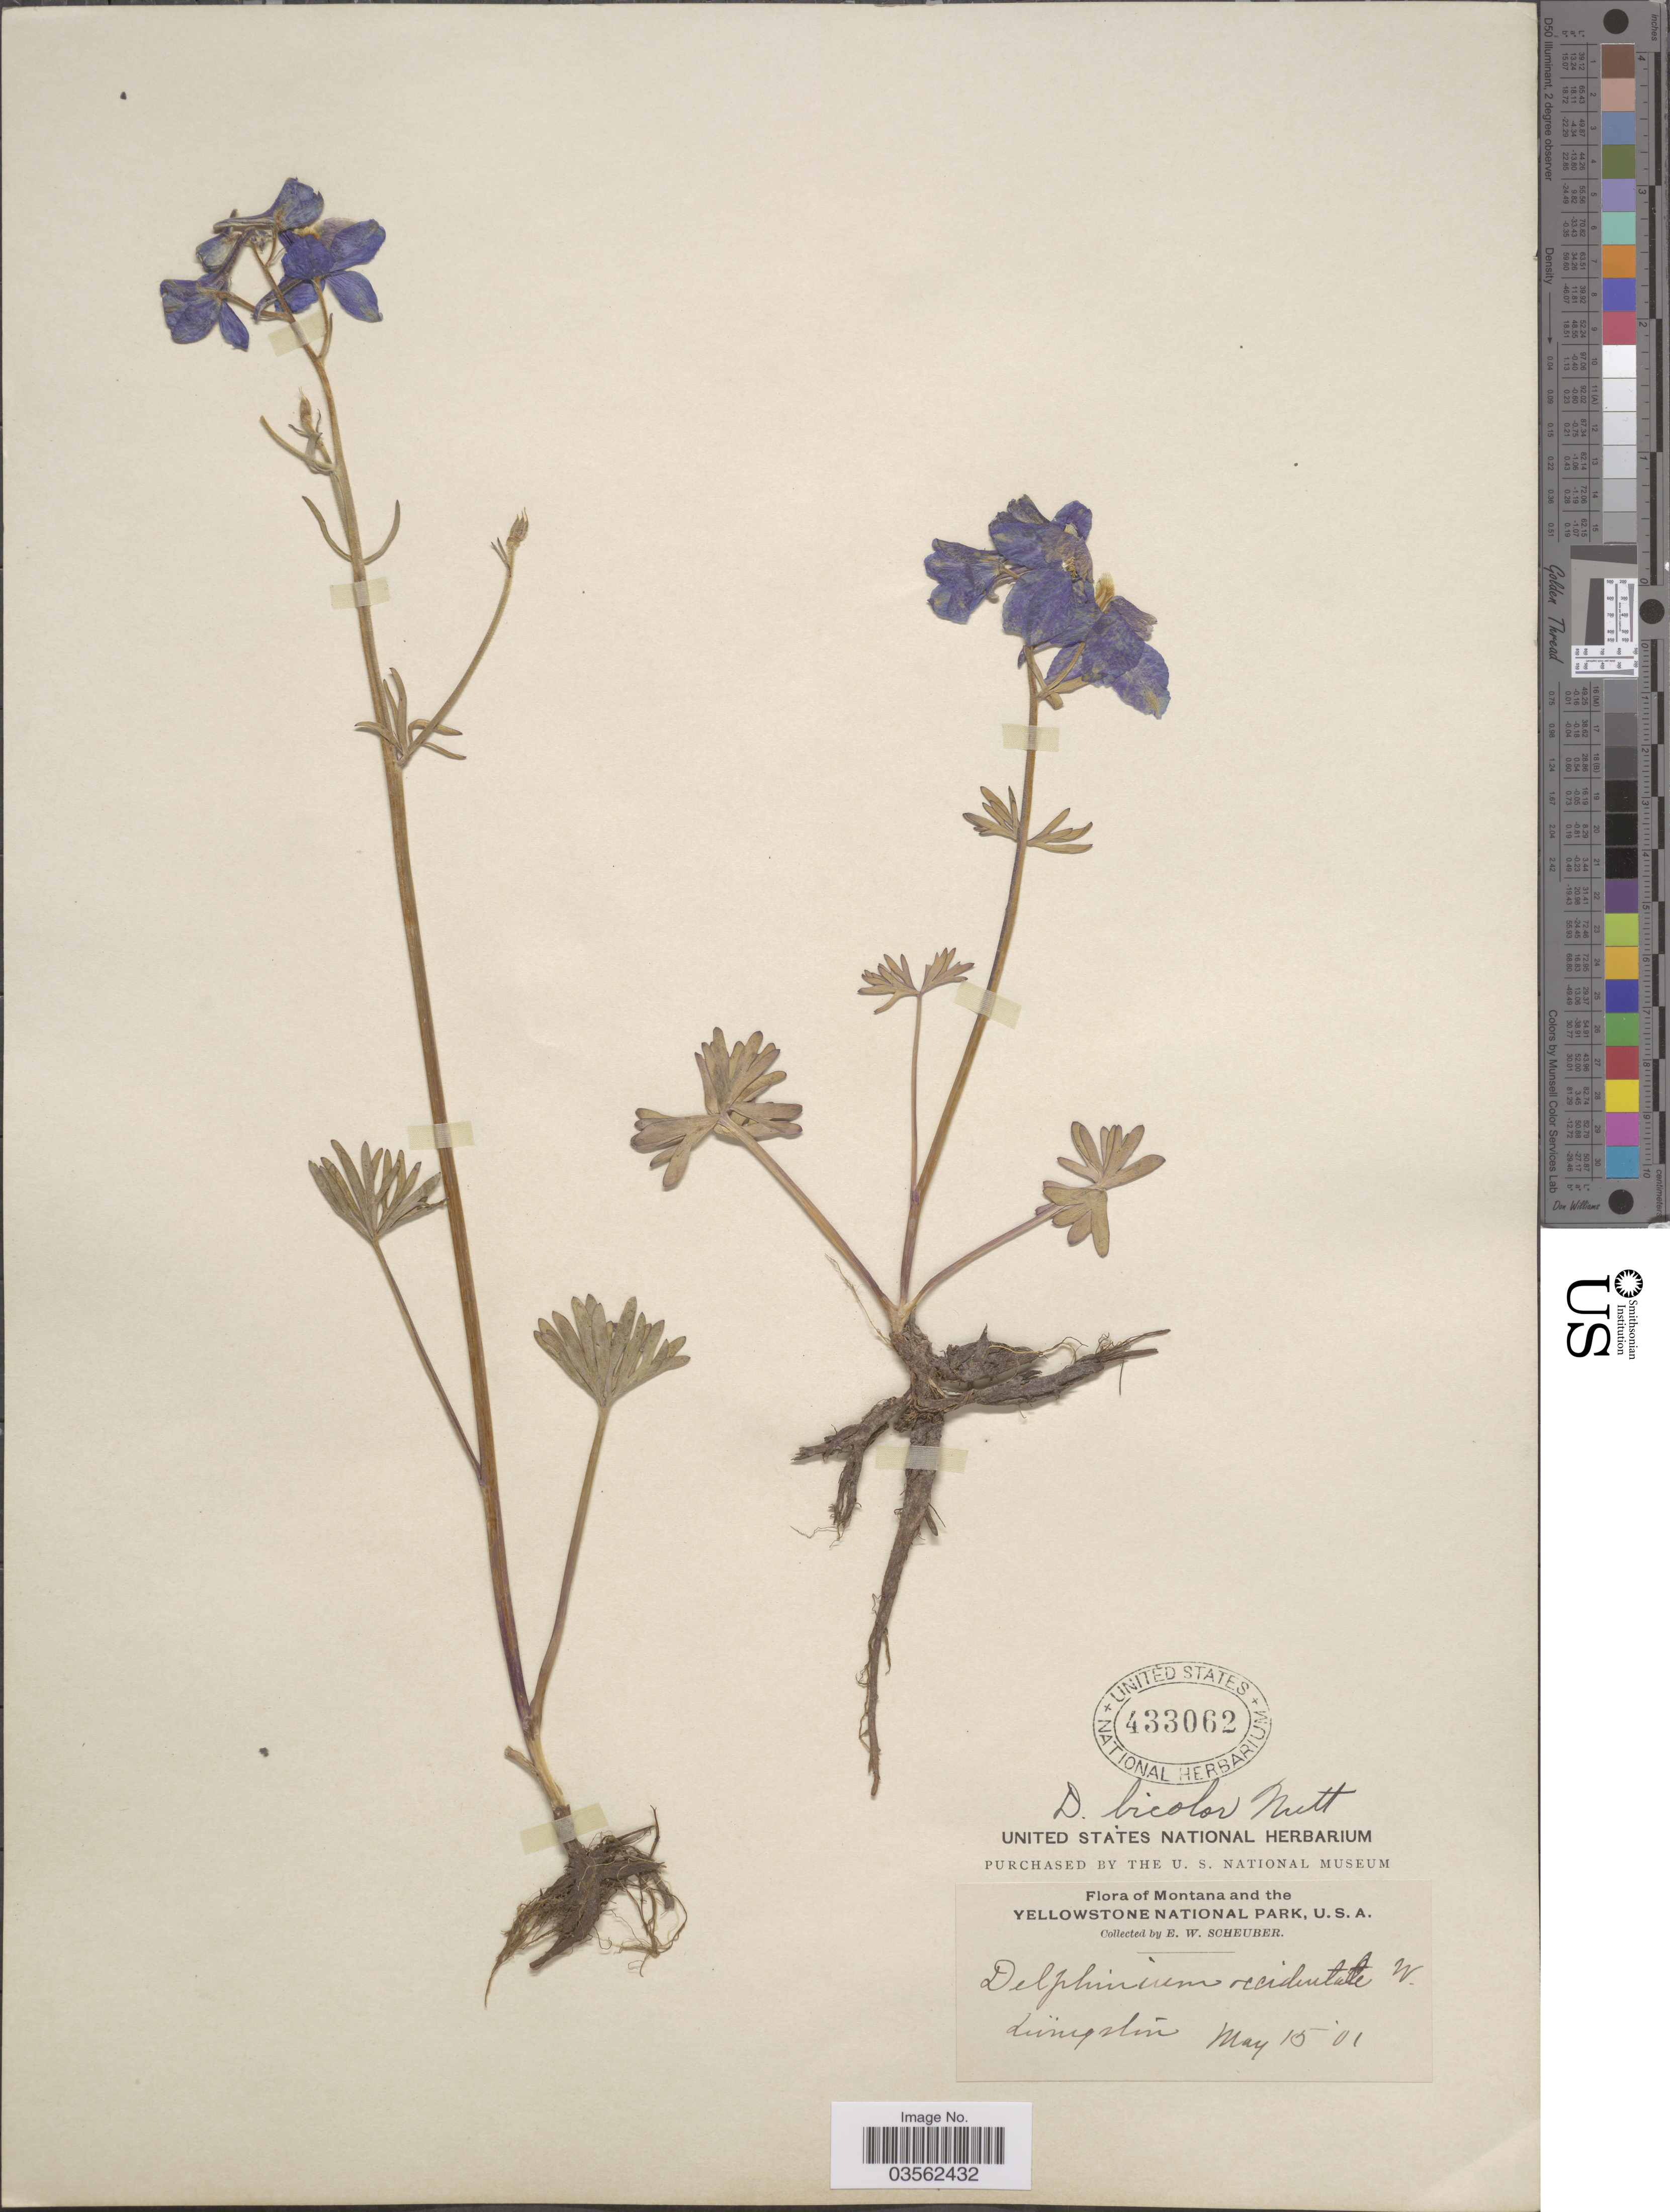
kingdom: Plantae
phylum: Tracheophyta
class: Magnoliopsida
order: Ranunculales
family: Ranunculaceae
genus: Delphinium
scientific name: Delphinium bicolor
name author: Nutt.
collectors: E. Scheuber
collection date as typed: Transcribed d/m/y: 15/5/1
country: United States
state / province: Montana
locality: Yellowstone National Park. U.S.A. Livingston.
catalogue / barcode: US 433062